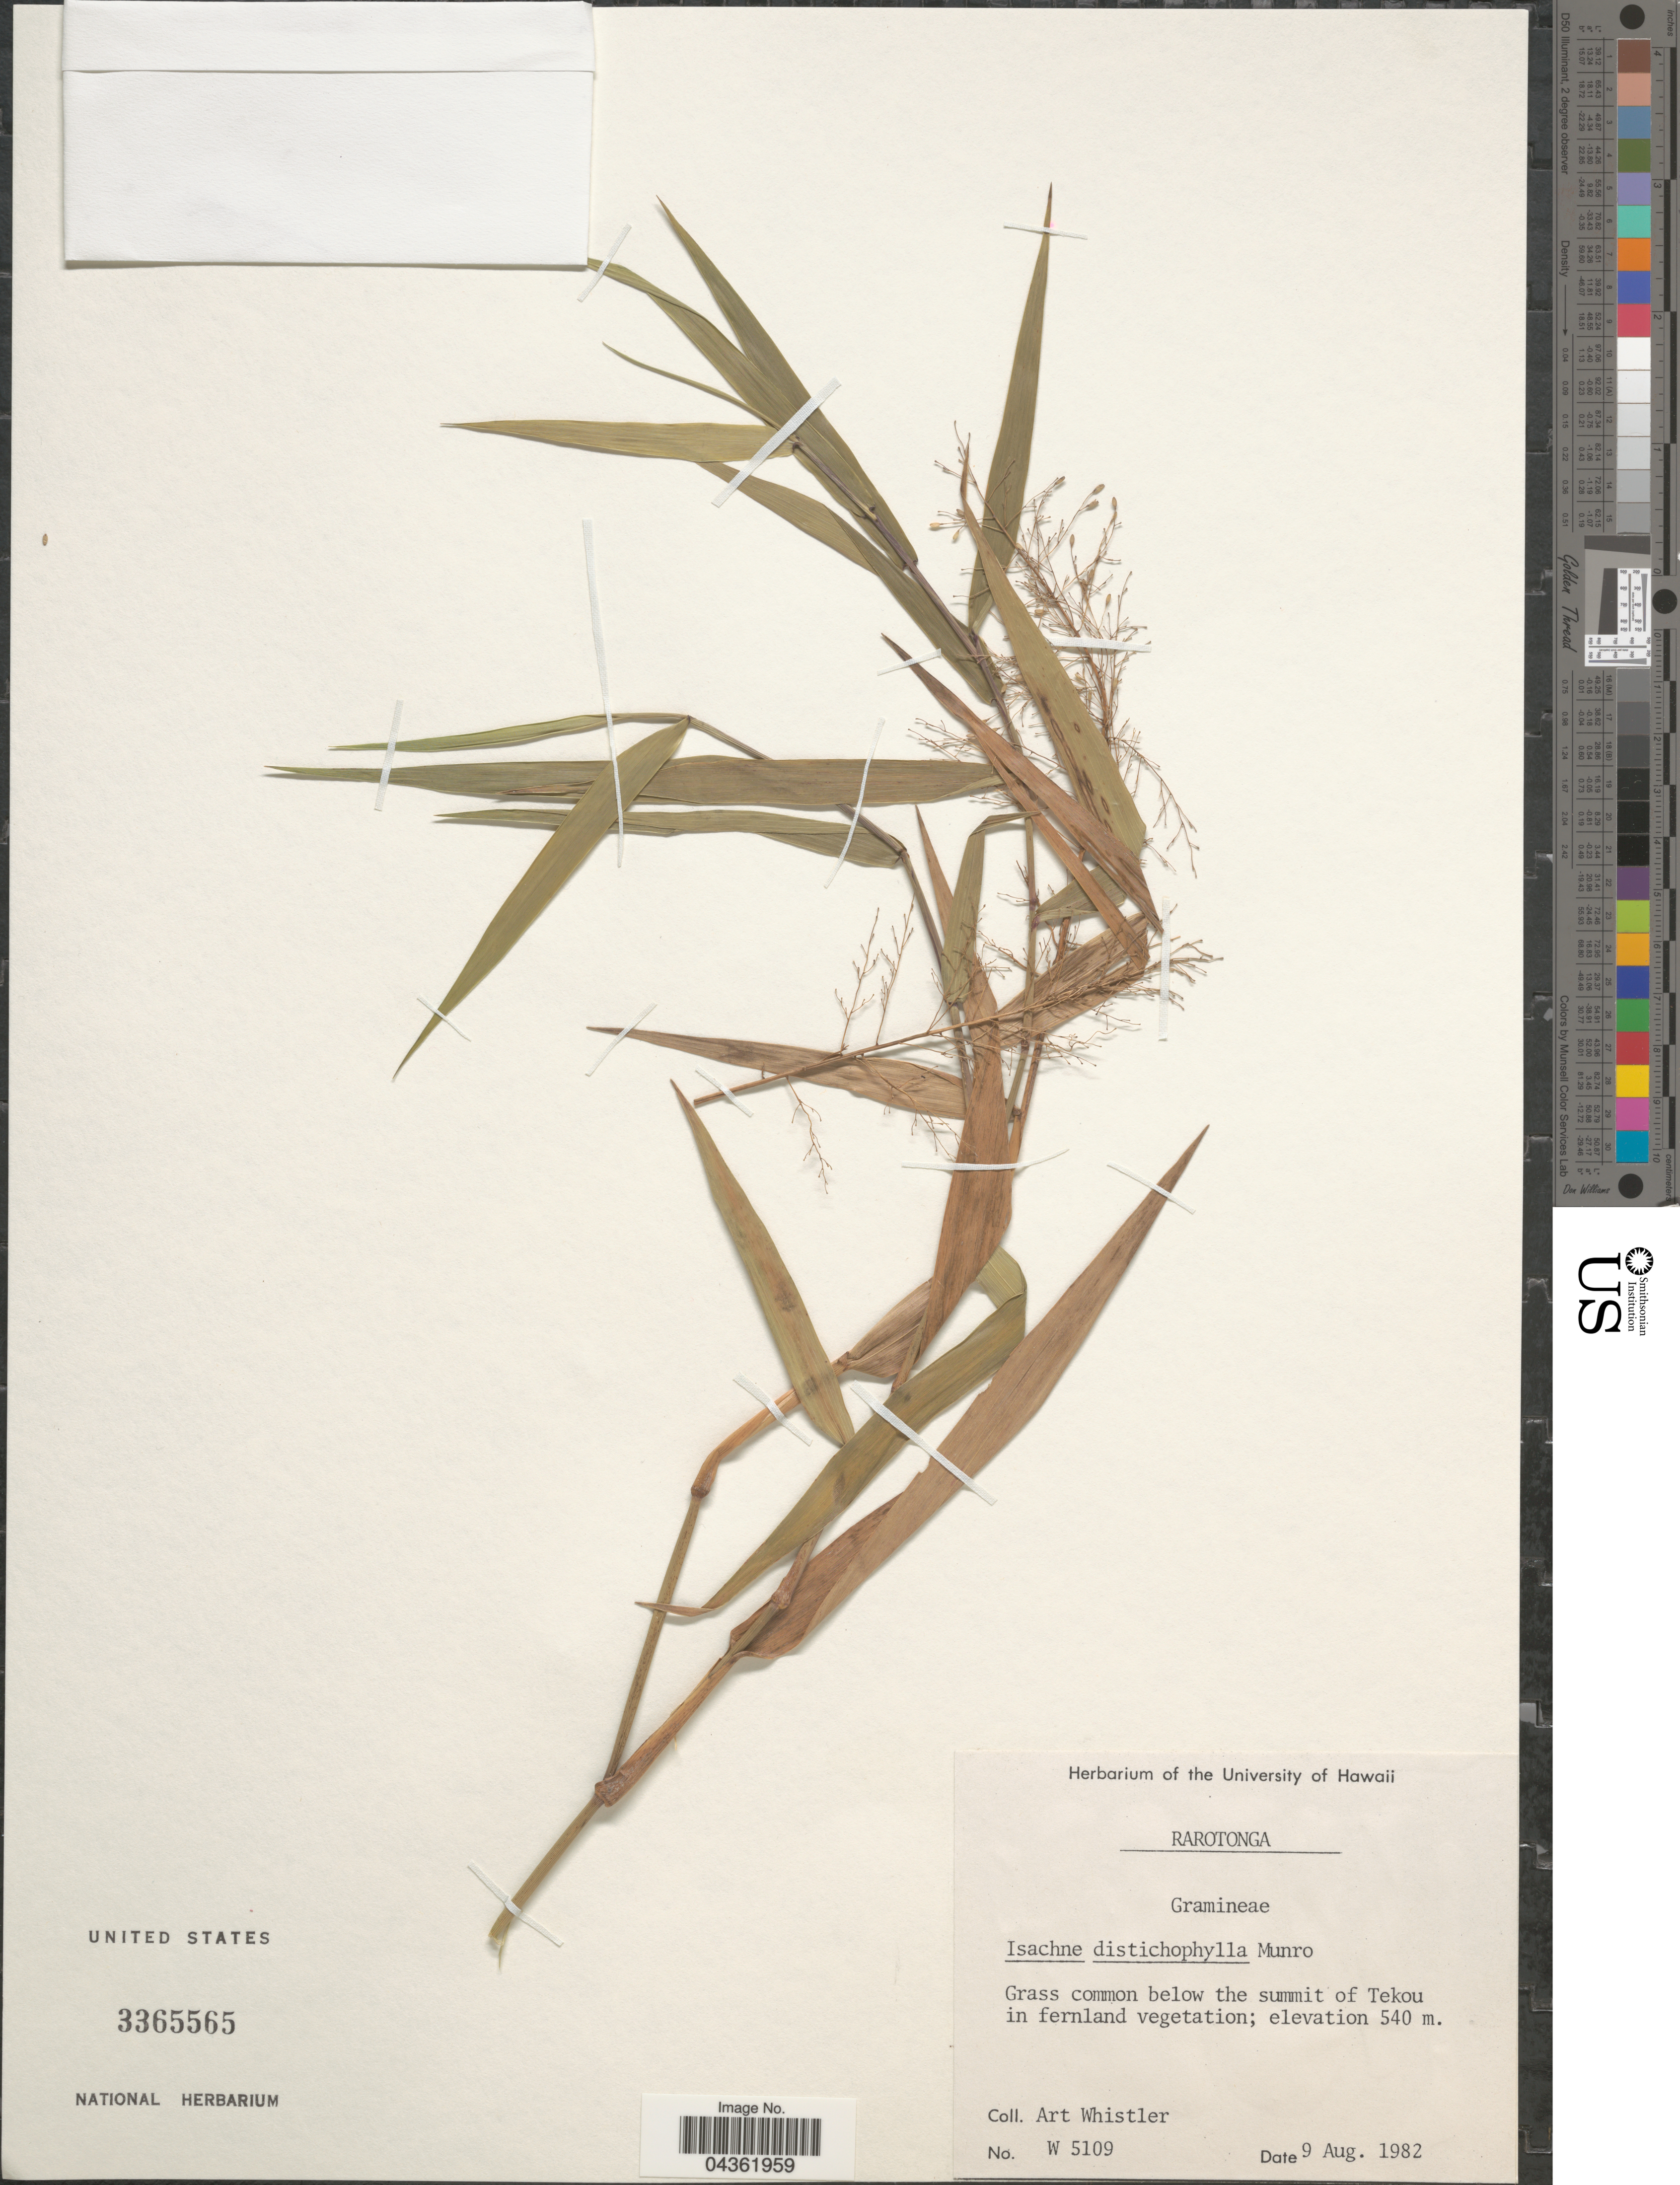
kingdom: Plantae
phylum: Tracheophyta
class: Liliopsida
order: Poales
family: Poaceae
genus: Isachne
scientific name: Isachne distichophylla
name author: Munro ex Hillebr.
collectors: A. Whistler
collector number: W5109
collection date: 1982-08-09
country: Cook Islands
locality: Rarotonga. Grass common below the summit of Tekou in fernland vegetation.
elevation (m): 540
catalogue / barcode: US 3365565